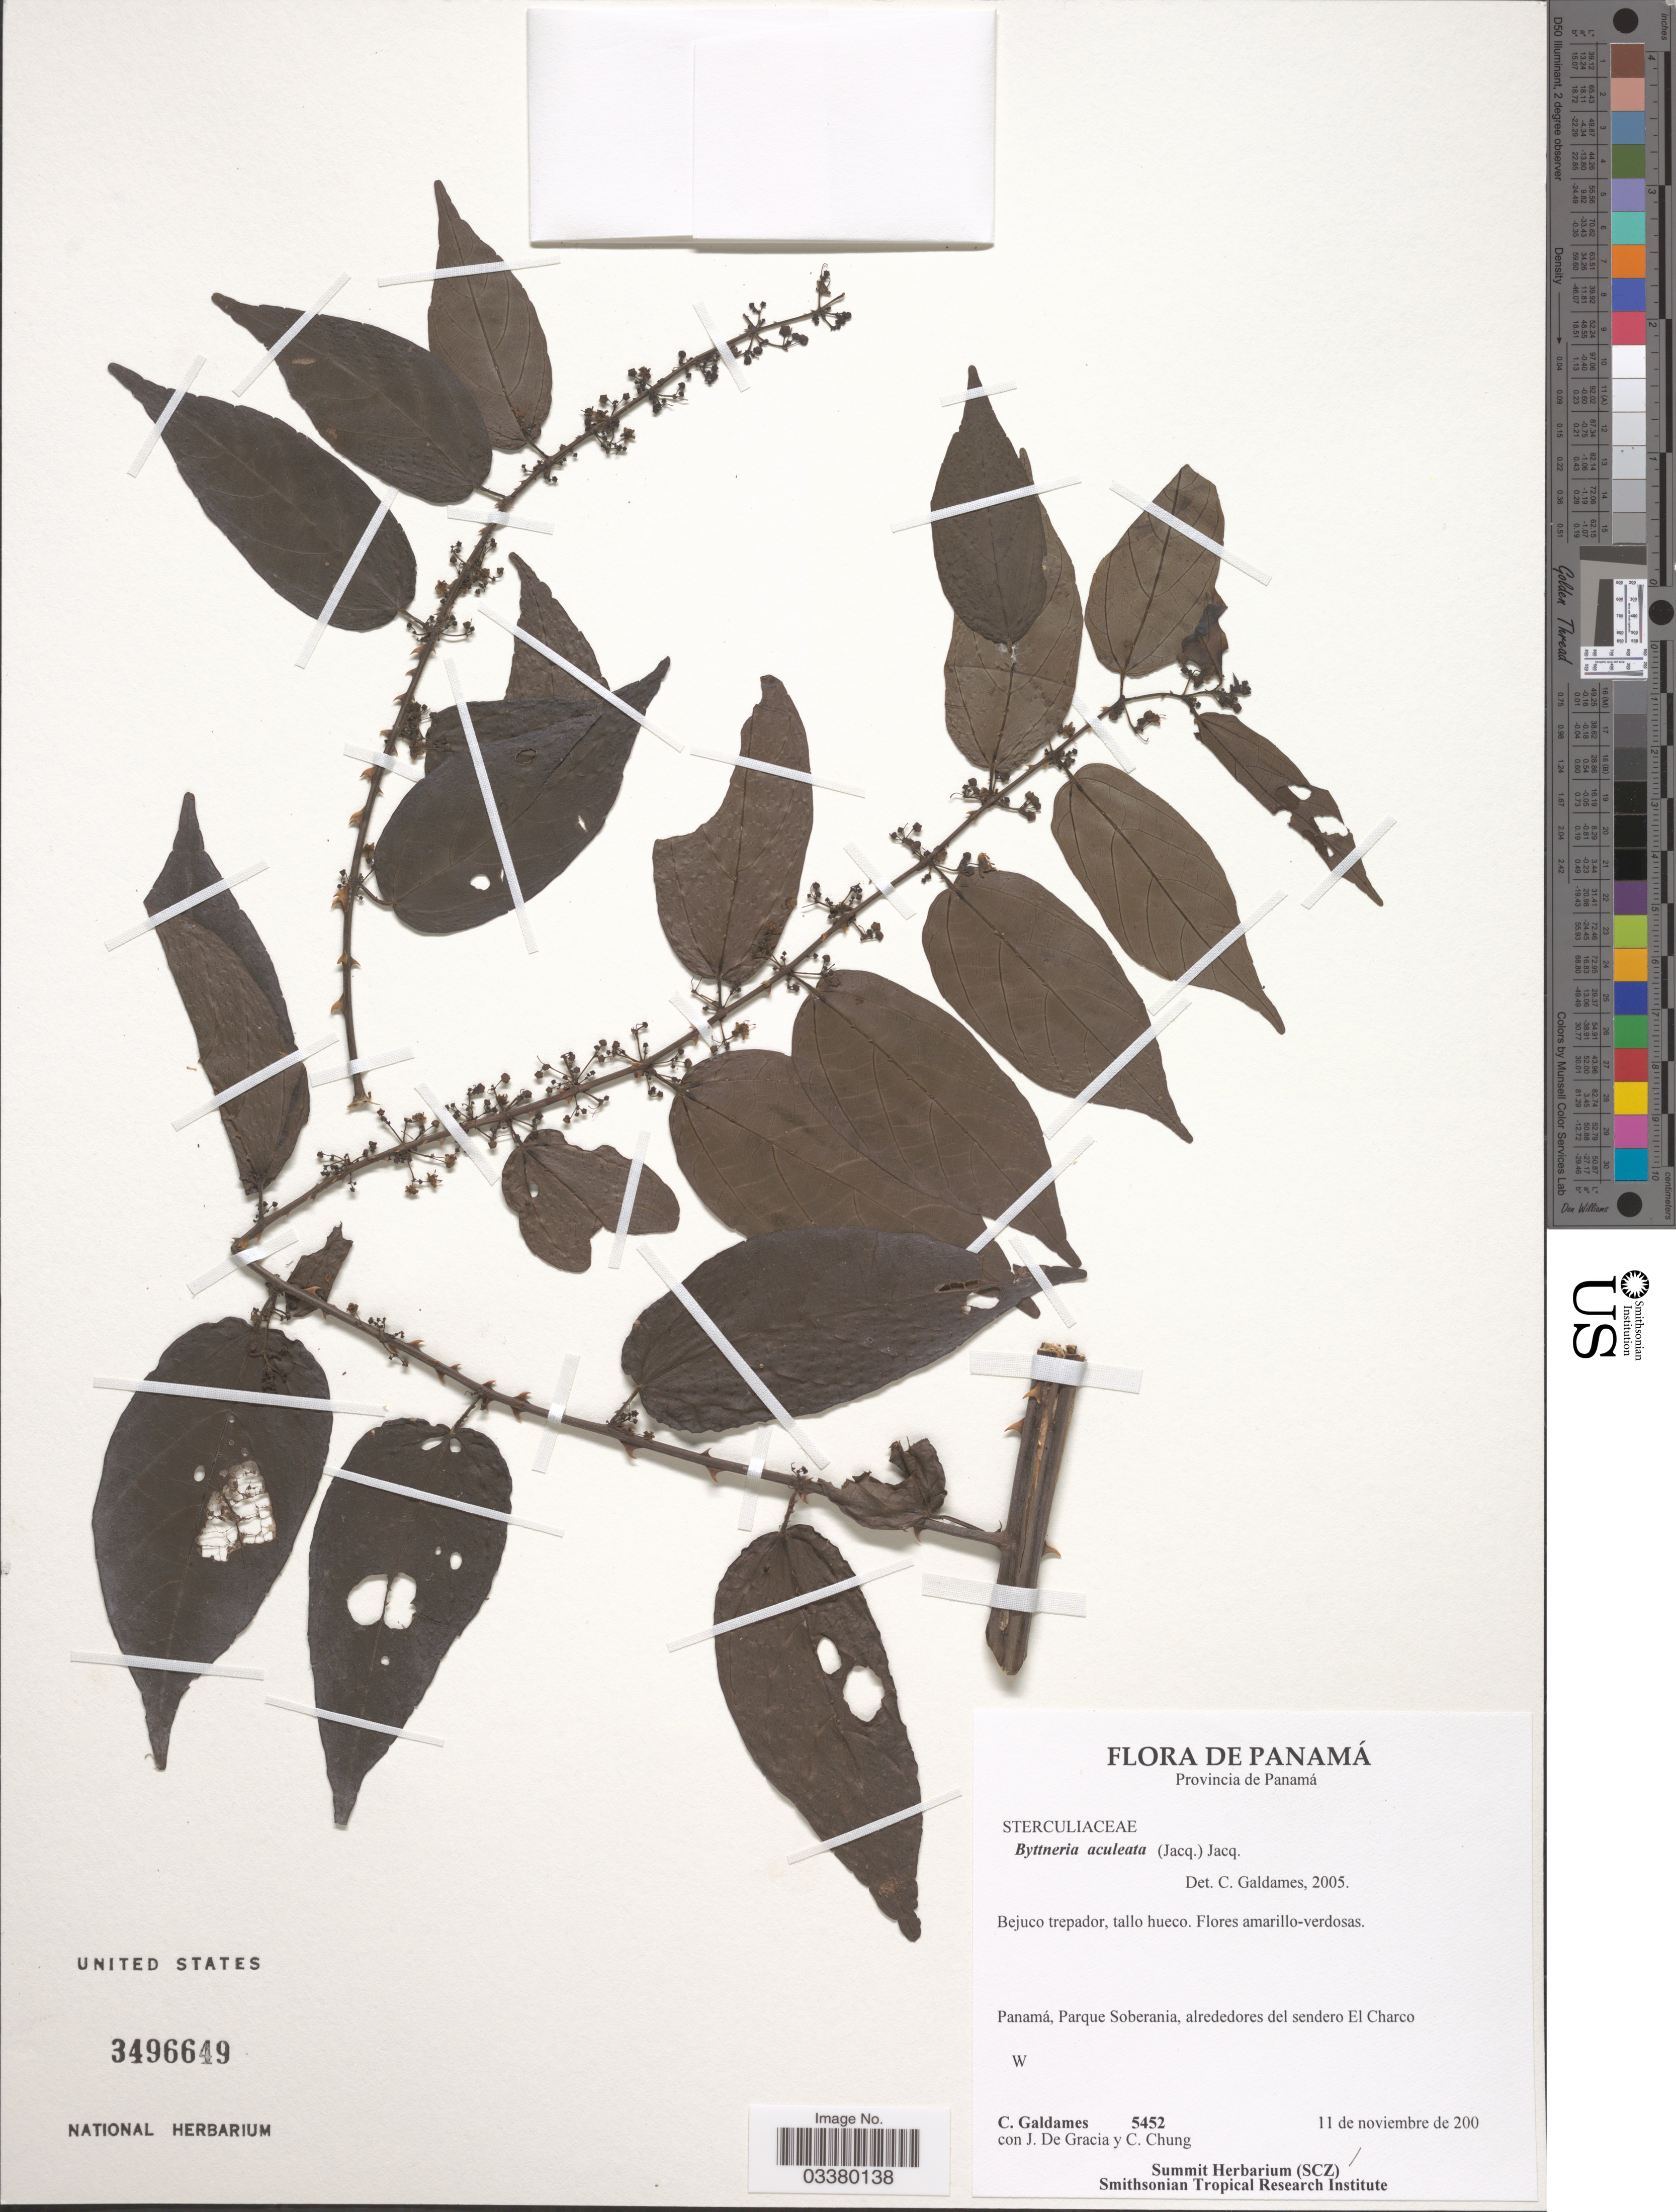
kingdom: Plantae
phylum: Tracheophyta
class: Magnoliopsida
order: Malvales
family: Malvaceae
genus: Byttneria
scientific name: Byttneria aculeata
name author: (Jacq.) Jacq.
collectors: C. Galdames, J. De Gracia & C. Chung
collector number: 5452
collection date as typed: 11 de noviembre de 200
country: Panama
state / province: Panamá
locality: Parque Soberania, alrededores del sendero El Charco.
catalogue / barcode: US 3496649